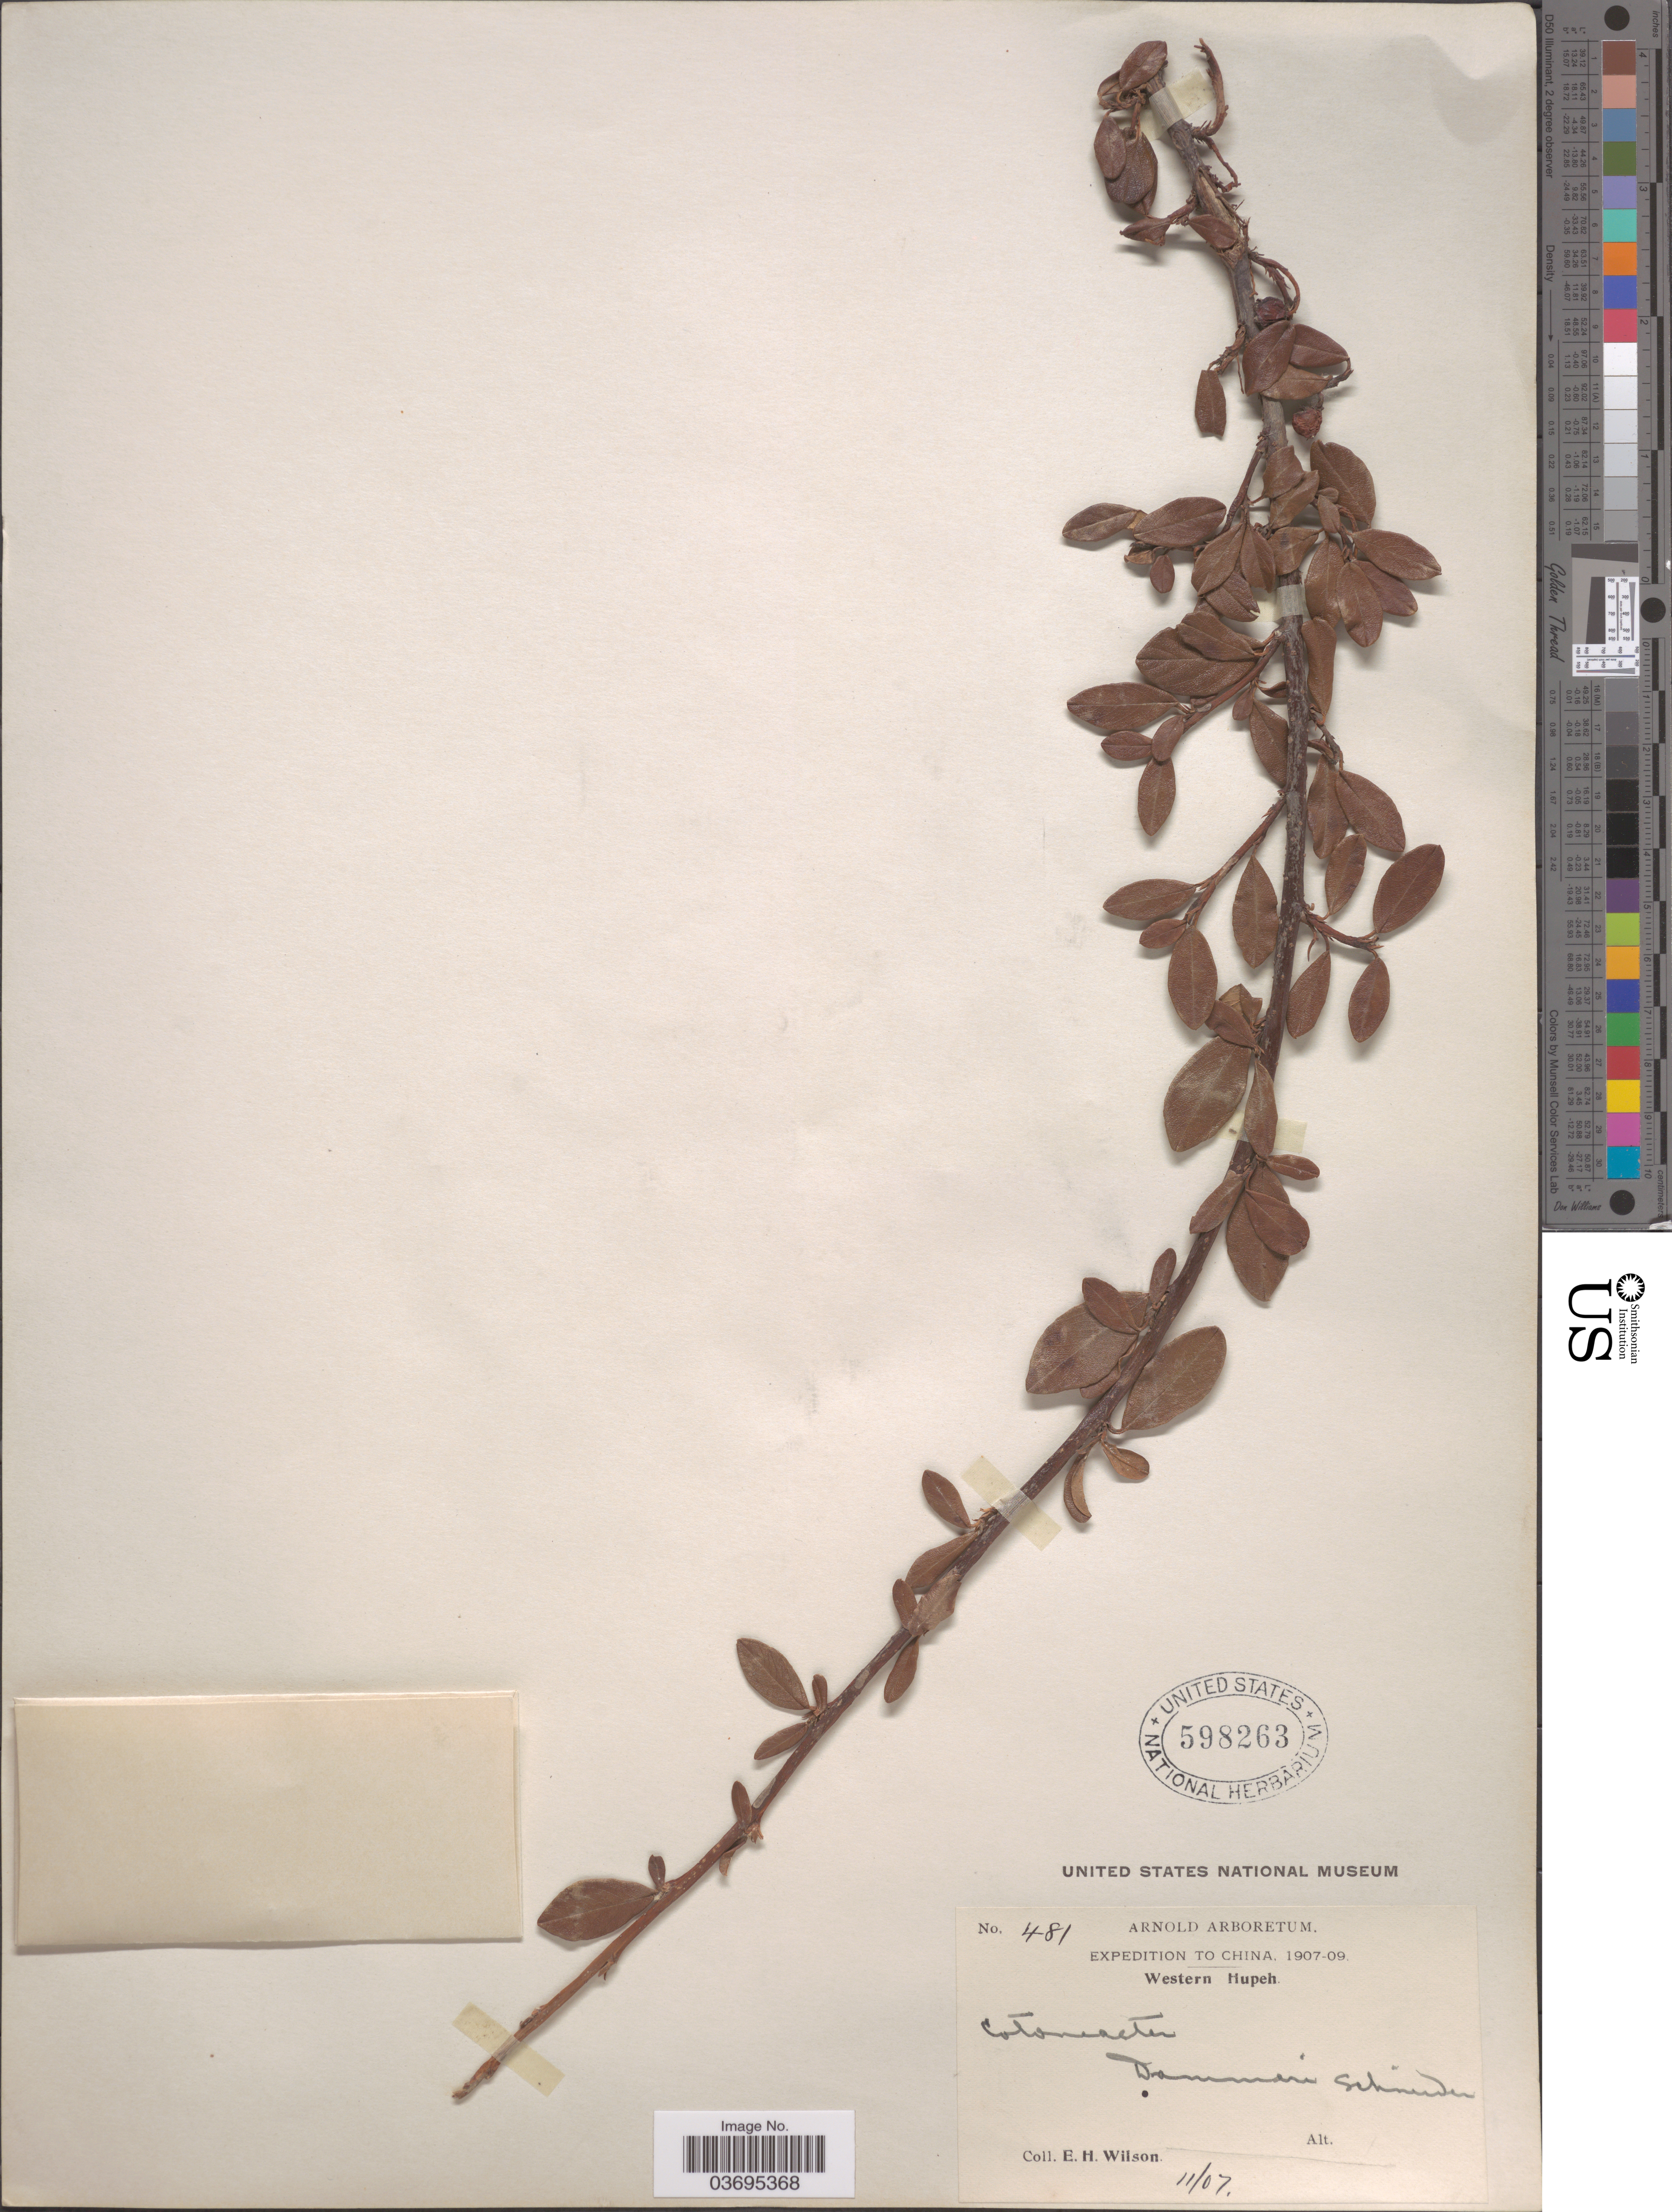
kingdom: Plantae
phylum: Tracheophyta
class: Magnoliopsida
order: Rosales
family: Rosaceae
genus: Cotoneaster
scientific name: Cotoneaster dammeri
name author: C.K. Schneid.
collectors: E. Wilson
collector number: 481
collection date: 1907-11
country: China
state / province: Hubei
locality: Western Hupeh.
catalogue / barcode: US 598263